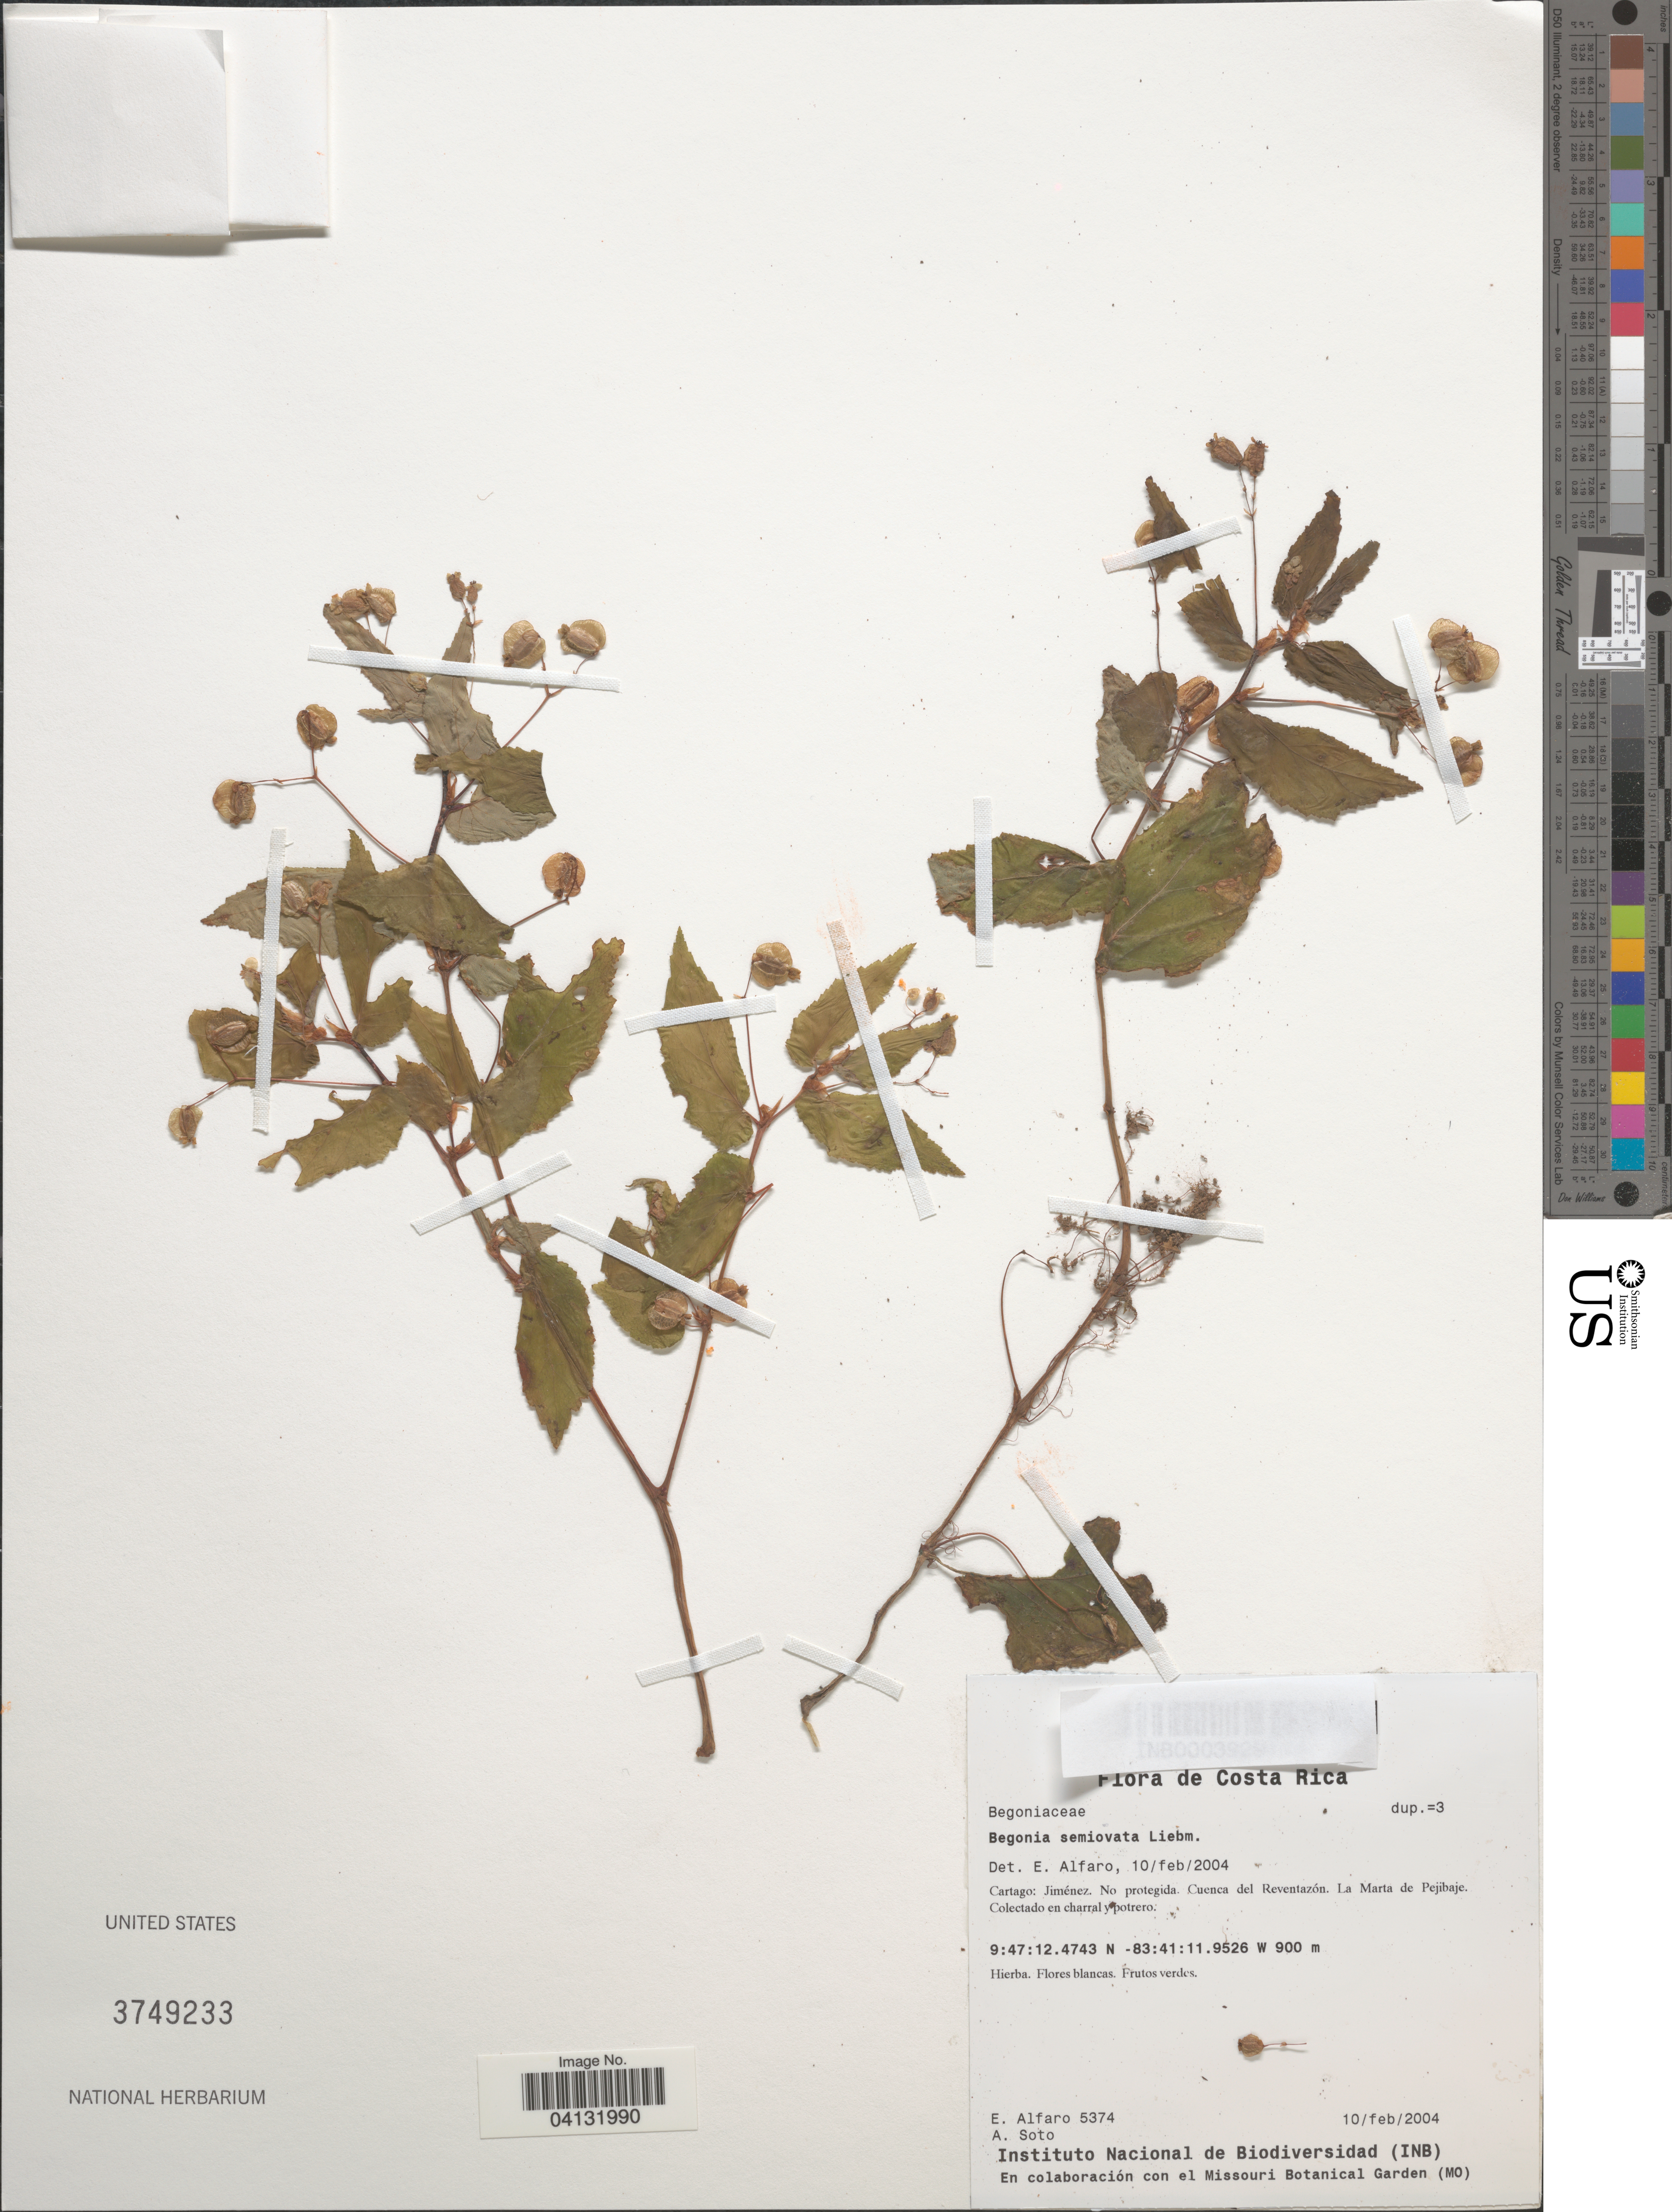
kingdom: Plantae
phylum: Tracheophyta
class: Magnoliopsida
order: Cucurbitales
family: Begoniaceae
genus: Begonia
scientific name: Begonia semiovata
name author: Liebm.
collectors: E. Alfaro & A. Soto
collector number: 5374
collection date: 2004-02-10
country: Costa Rica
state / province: Cartago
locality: Jiménez. No protegida. Cuenca del Reventazón. La Marta de Pejibaje. Colectado en charral y potrero.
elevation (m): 900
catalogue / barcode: US 3749233